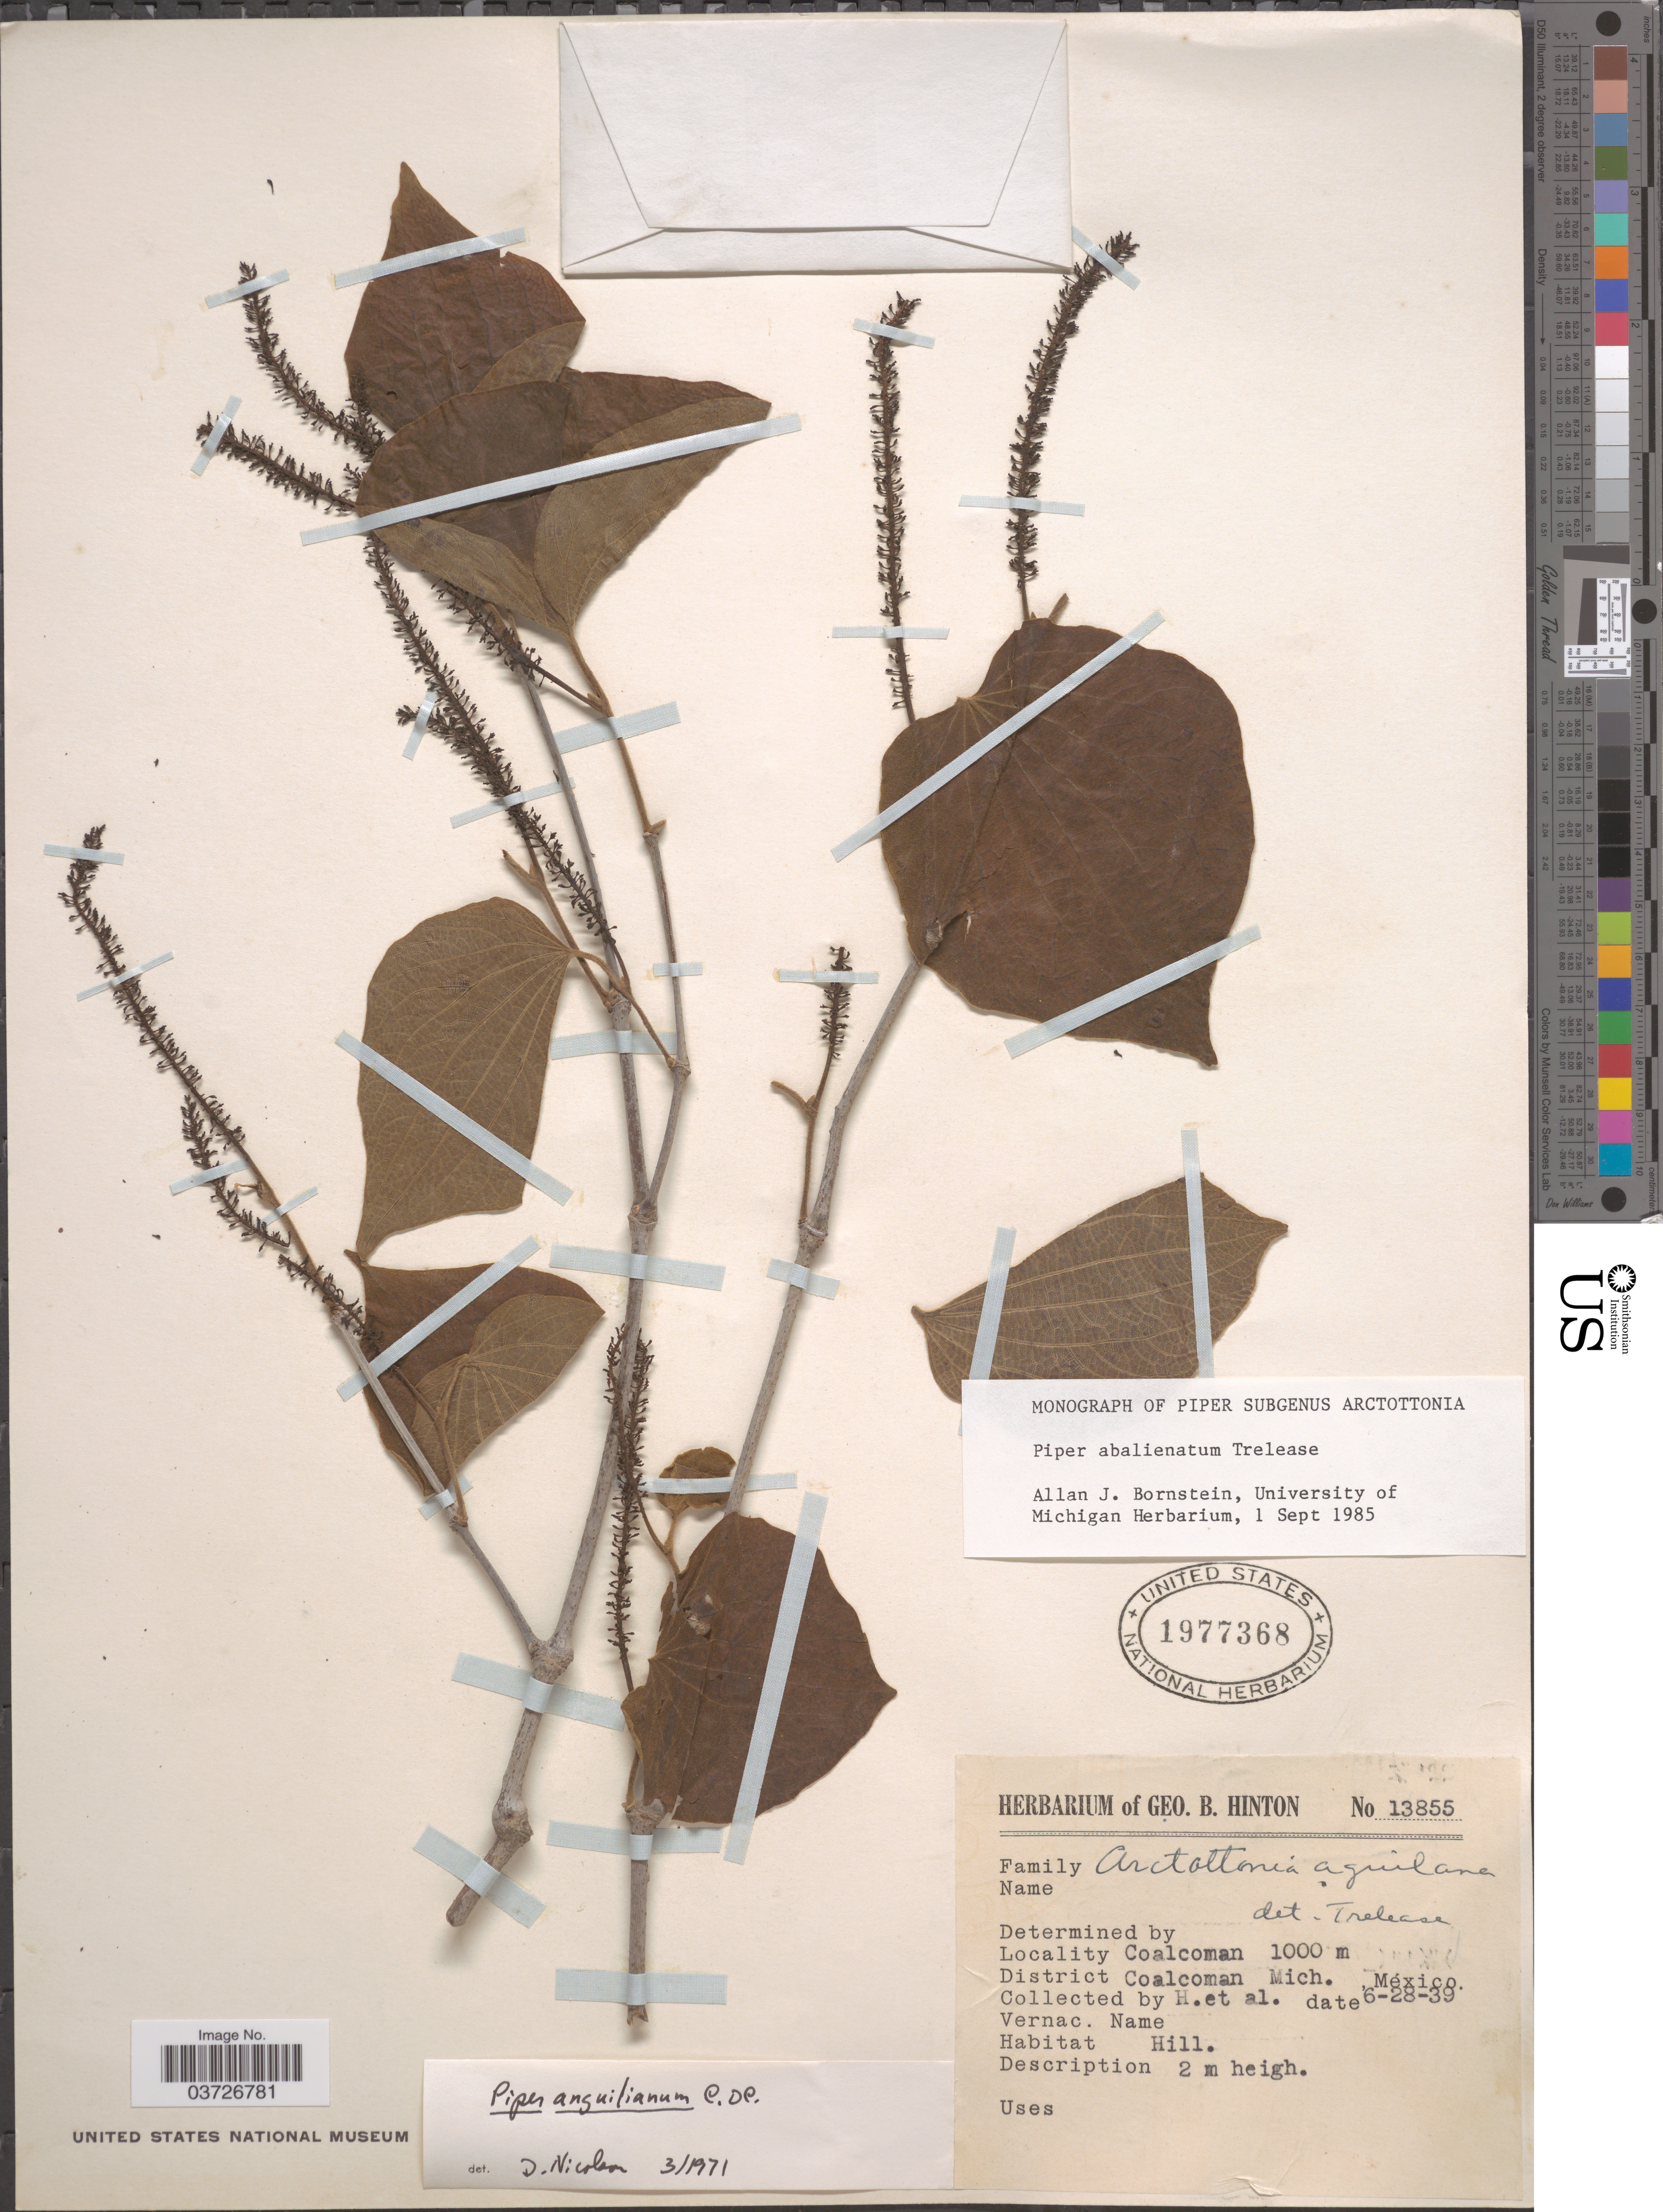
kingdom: Plantae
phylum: Tracheophyta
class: Magnoliopsida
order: Piperales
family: Piperaceae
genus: Piper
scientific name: Piper abalienatum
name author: Trel.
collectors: G. B. Hinton & et al.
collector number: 13855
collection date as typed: Transcribed d/m/y: 28/6/39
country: Mexico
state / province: Michoacán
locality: Coalcoman. District Coalcoman.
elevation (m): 1000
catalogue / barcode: US 1977368